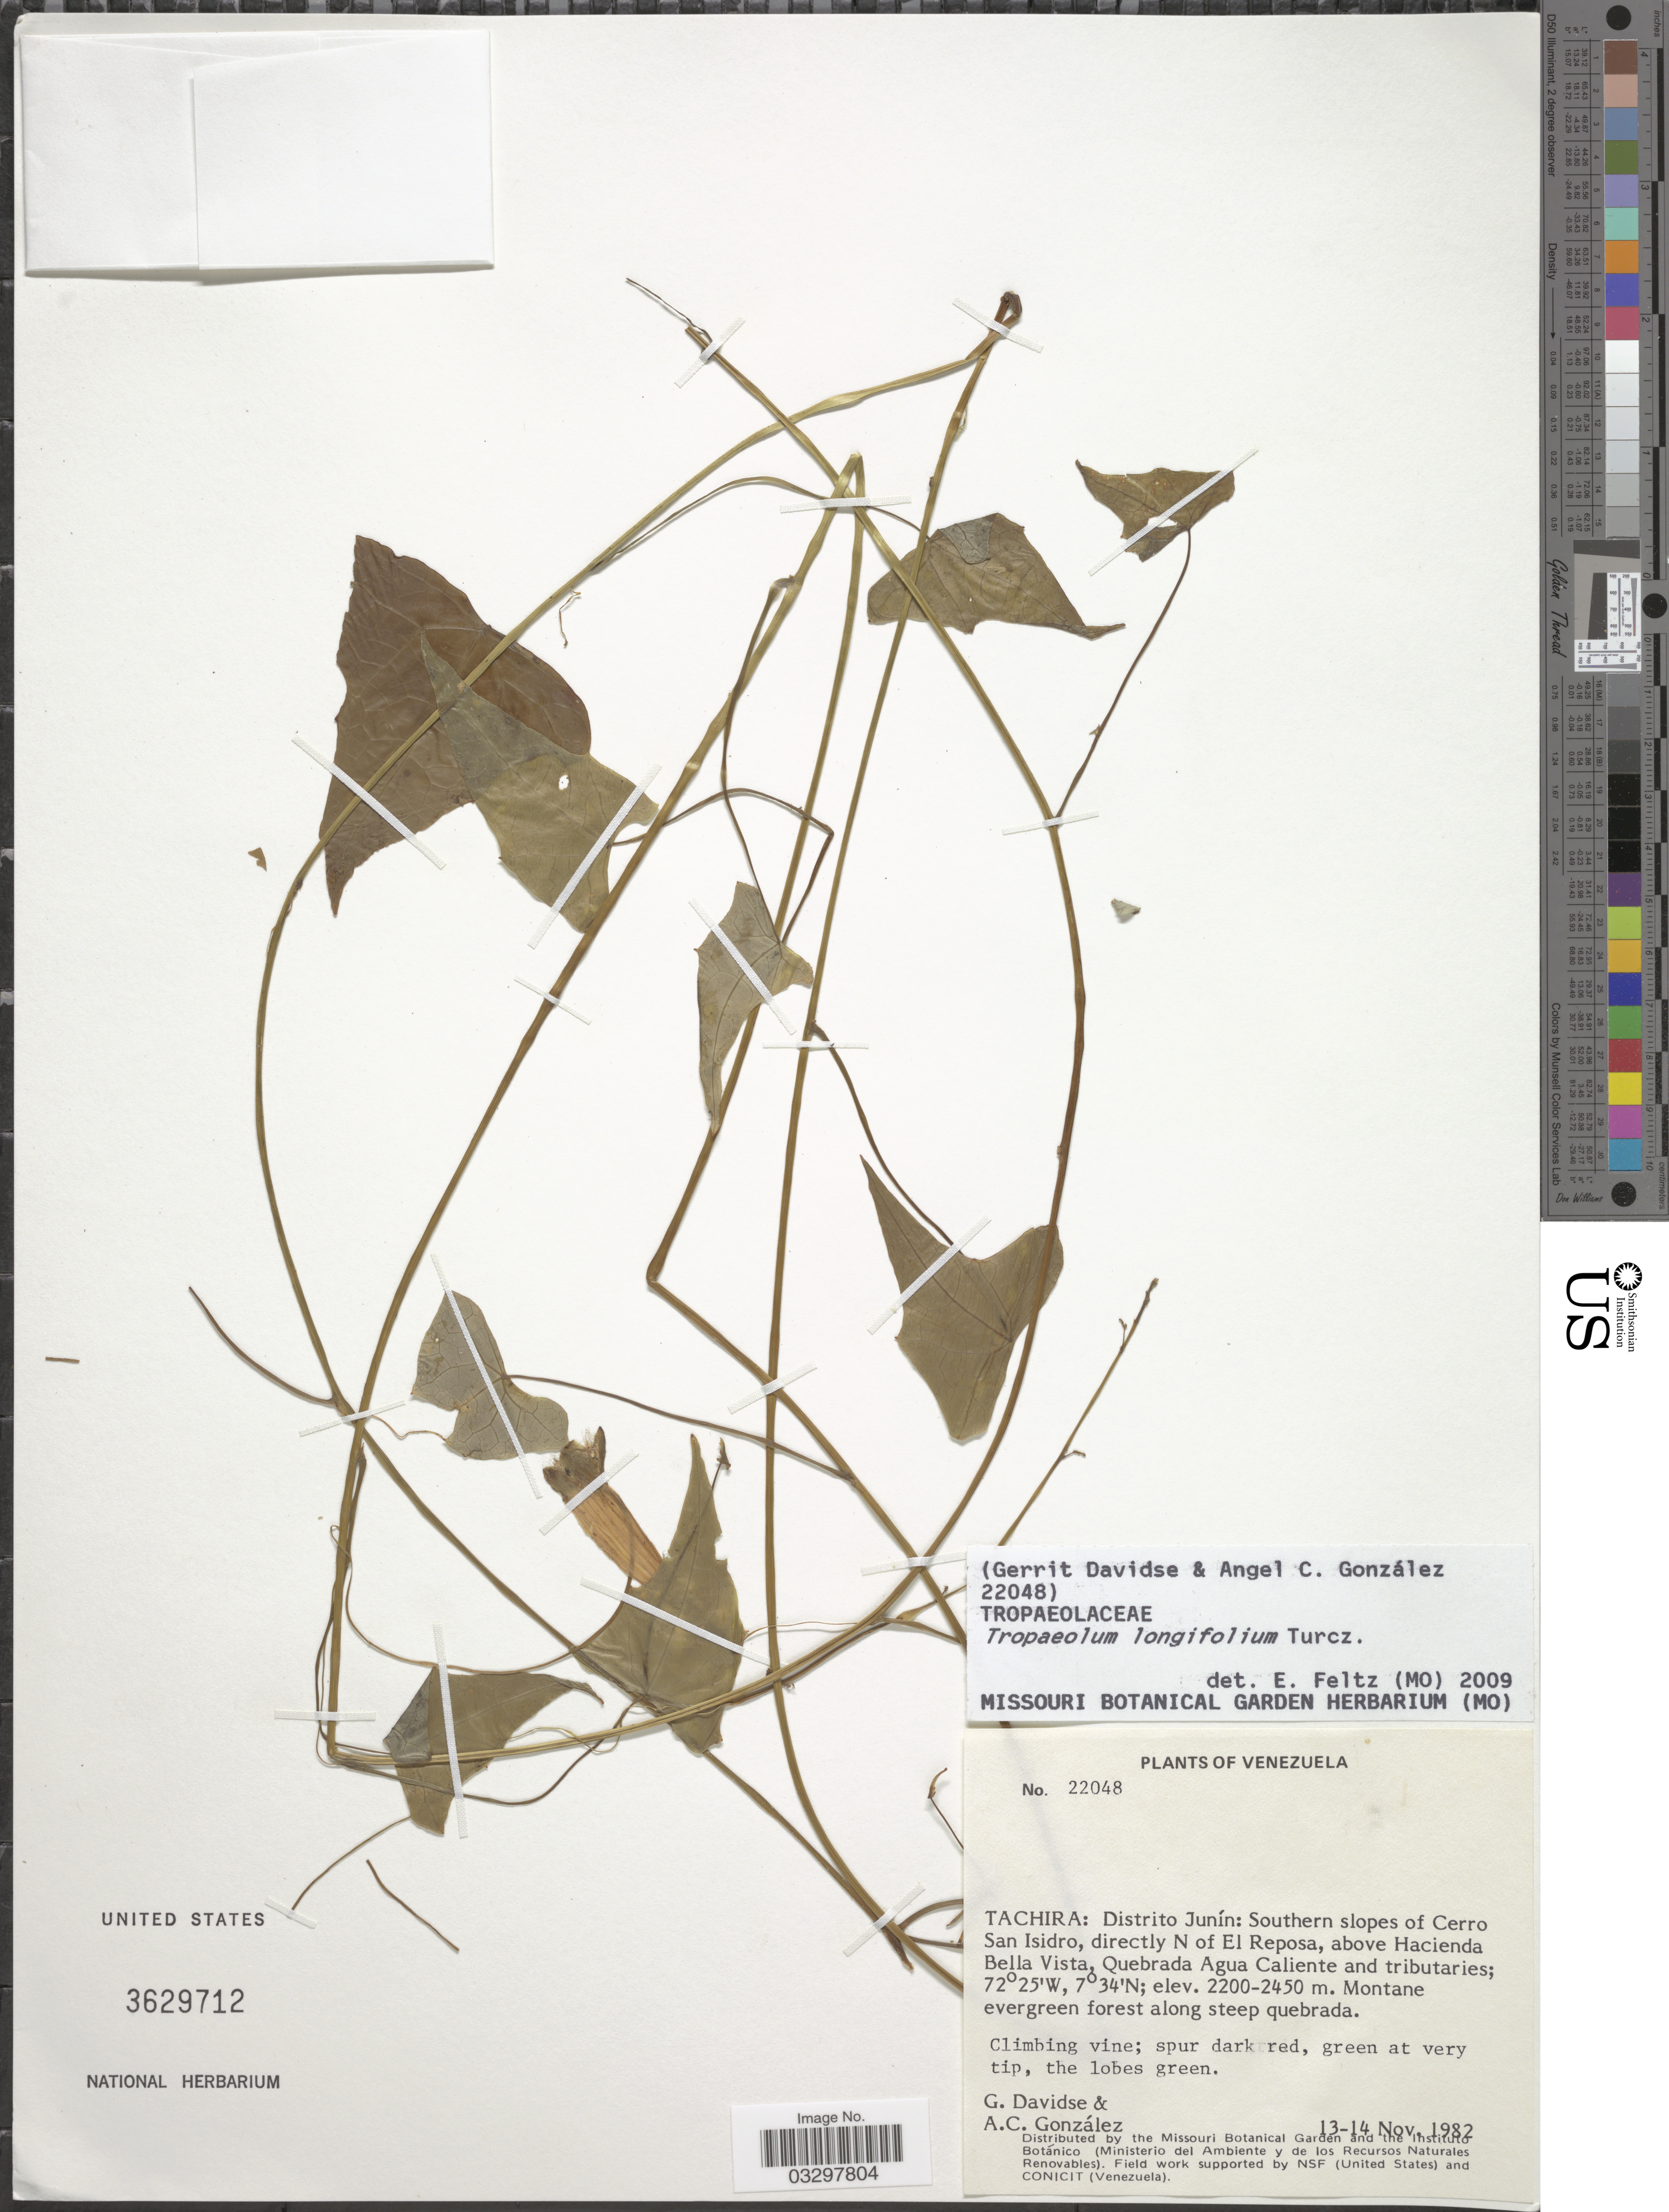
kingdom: Plantae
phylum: Tracheophyta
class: Magnoliopsida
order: Brassicales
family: Tropaeolaceae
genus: Tropaeolum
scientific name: Tropaeolum longifolium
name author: Turcz.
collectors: G. Davidse & A. C. González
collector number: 22048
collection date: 1982-11-13/1982-11-14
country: Venezuela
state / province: Táchira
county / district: Junín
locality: Southern slopes of Cerro San Isidro, directly N of El Reposa, above Hacienda Bella Vista, Quebrada Agua Caliente and tributaries.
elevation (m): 2200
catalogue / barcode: US 3629712